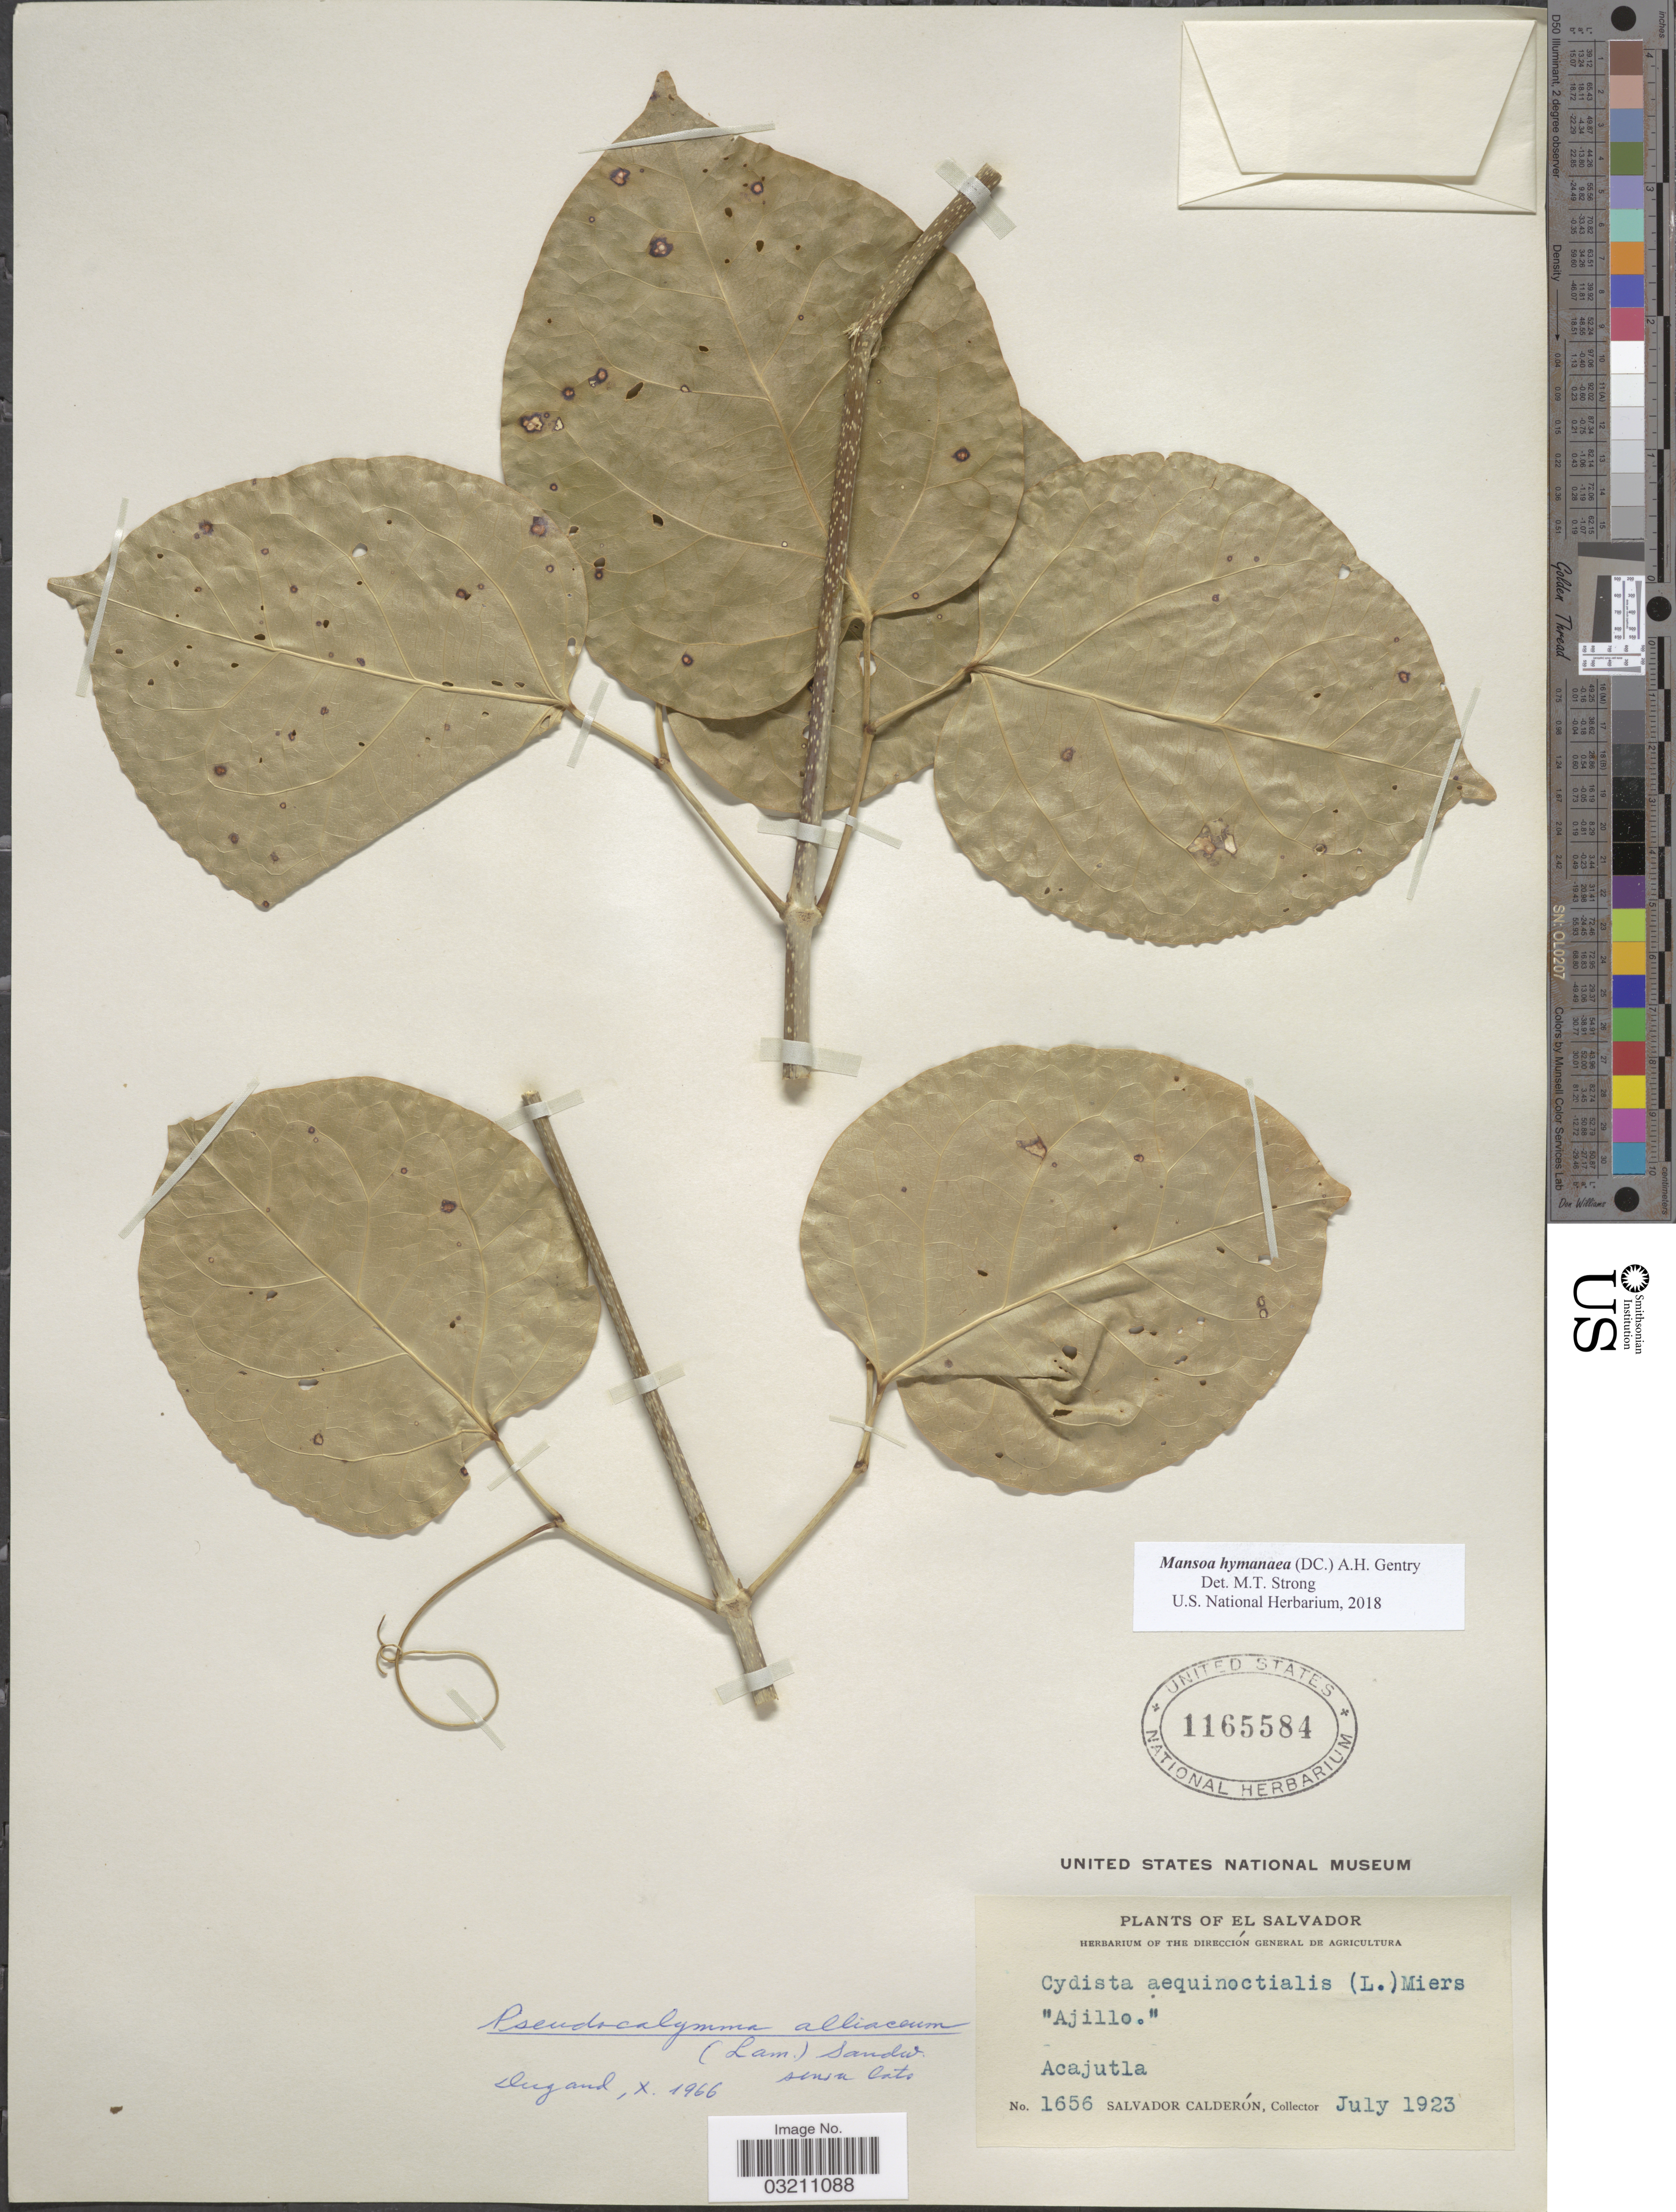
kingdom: Plantae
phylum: Tracheophyta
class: Magnoliopsida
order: Lamiales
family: Bignoniaceae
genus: Mansoa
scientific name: Mansoa hymenaea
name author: (DC.) A.H. Gentry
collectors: S. Calderón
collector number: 1656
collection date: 1923-07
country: El Salvador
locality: Acajutla.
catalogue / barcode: US 1165584